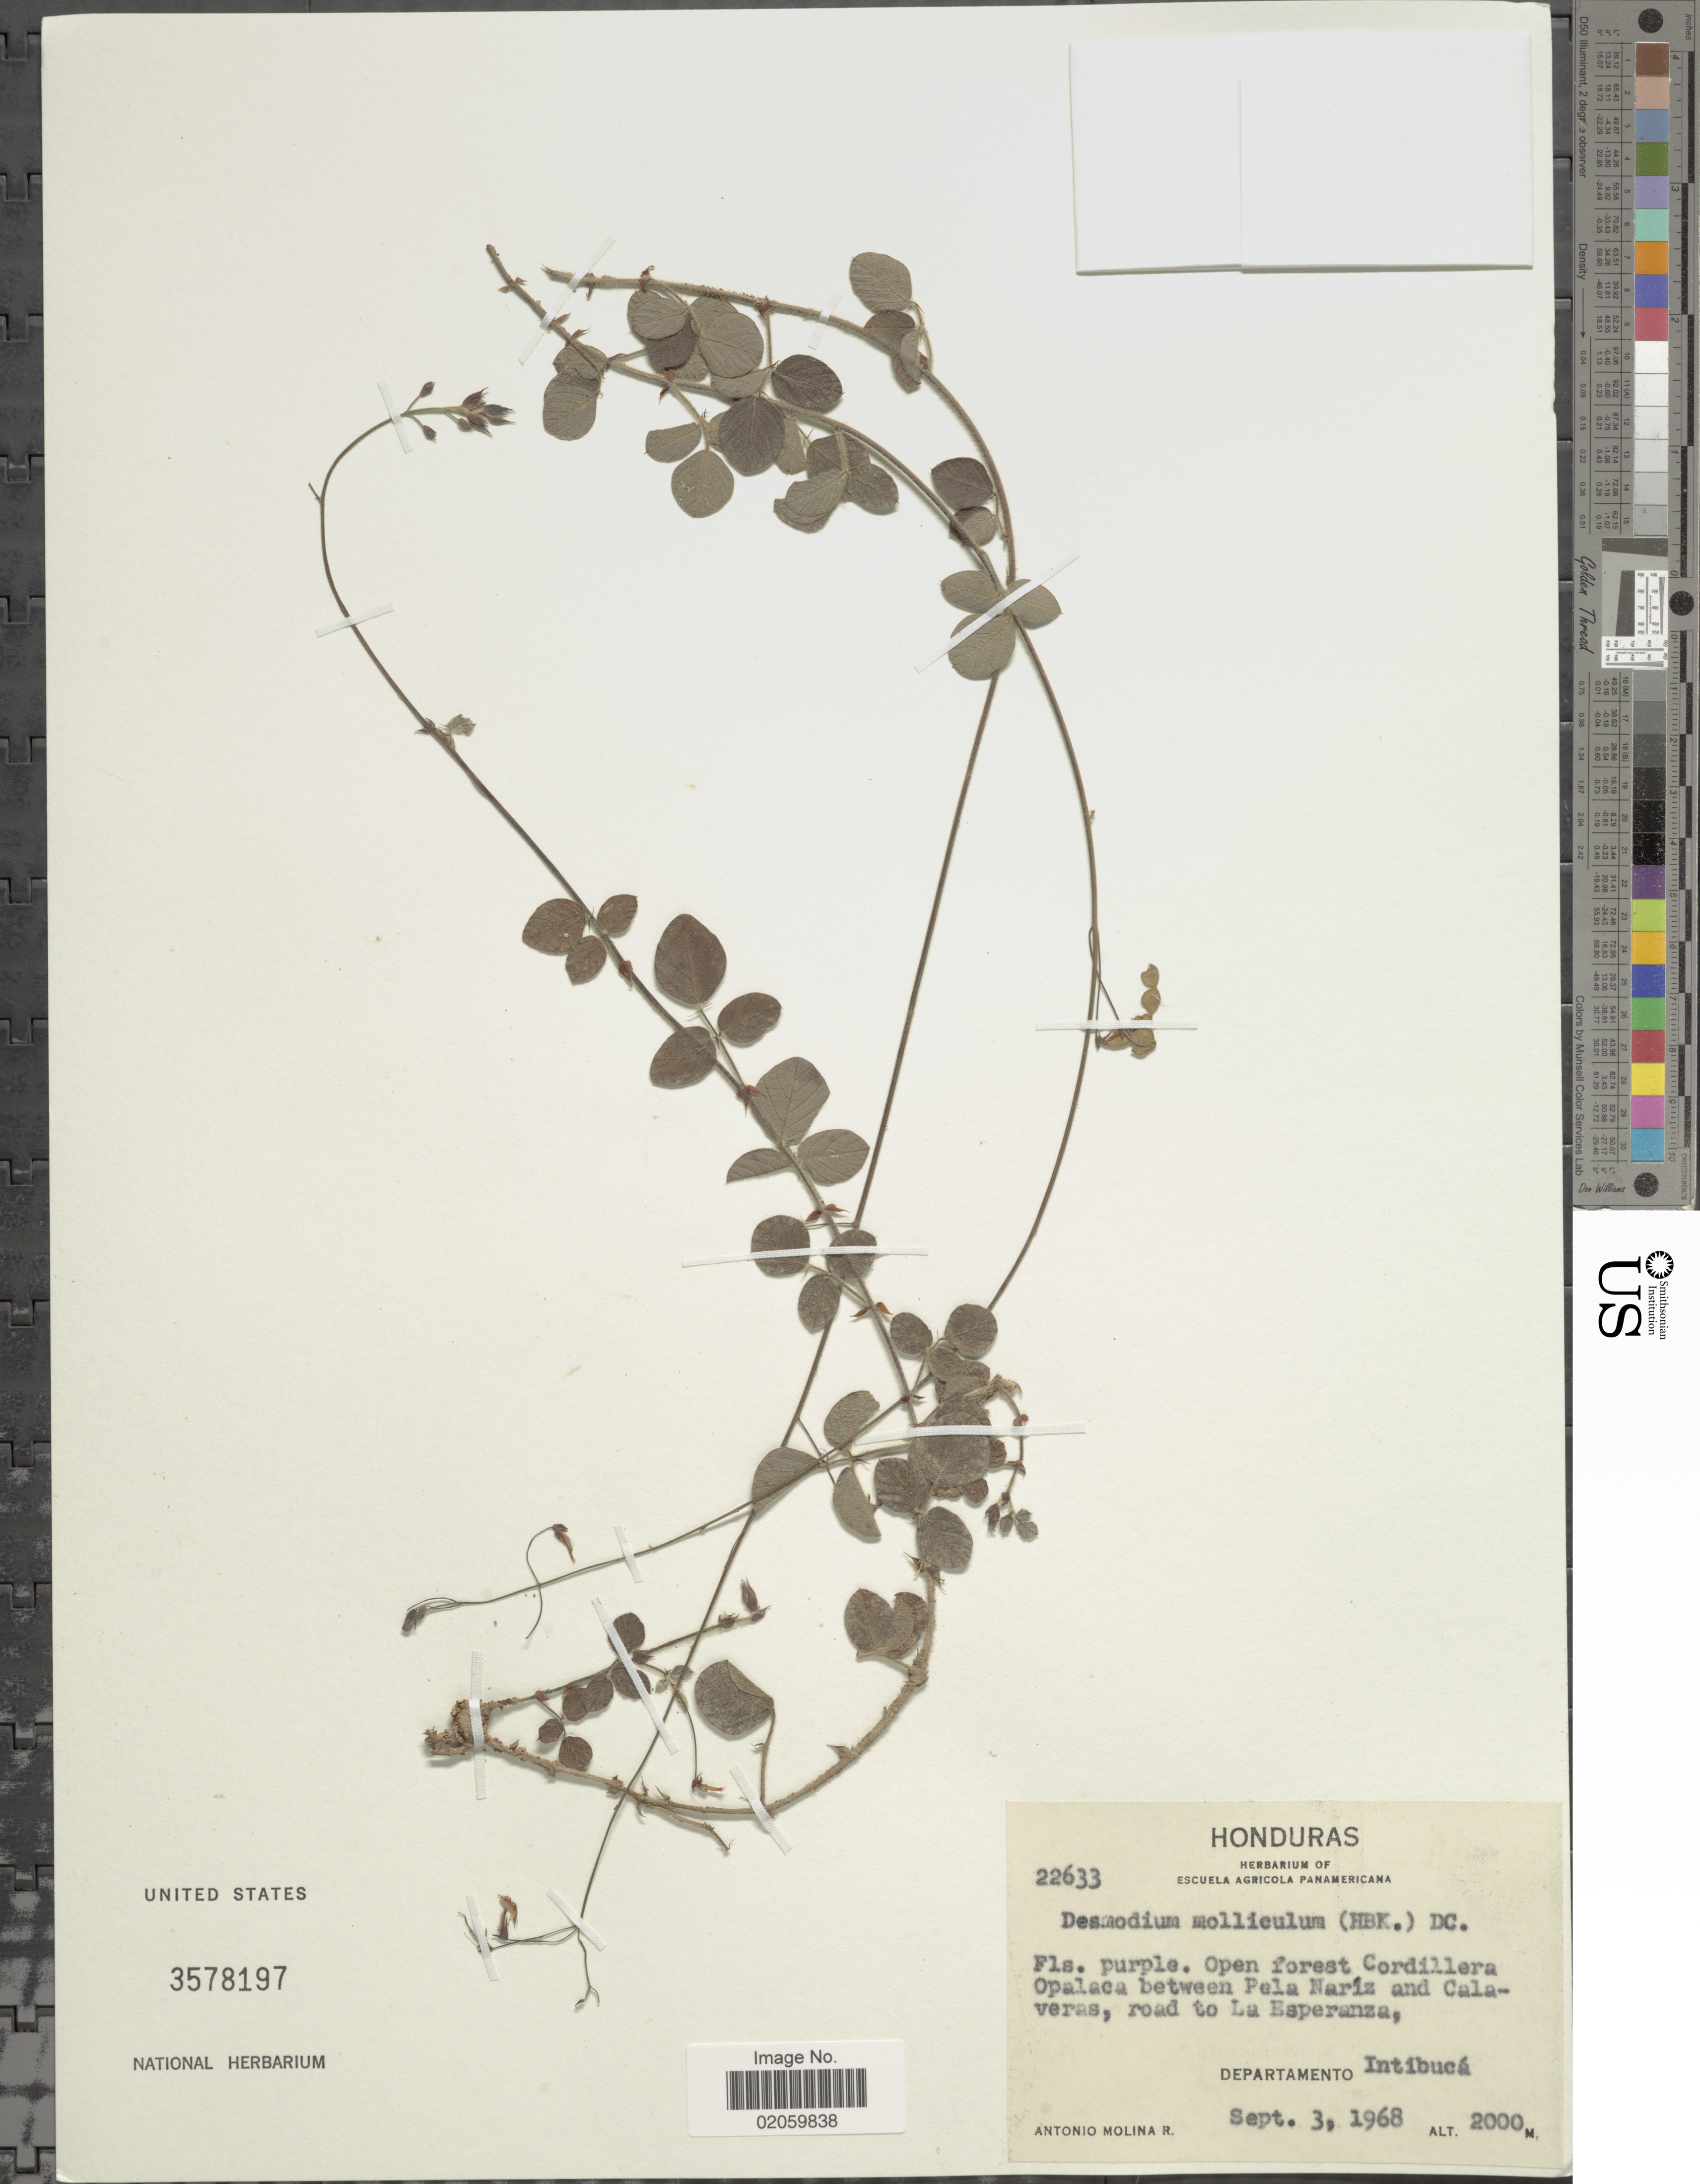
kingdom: Plantae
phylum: Tracheophyta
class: Magnoliopsida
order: Fabales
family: Fabaceae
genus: Desmodium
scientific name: Desmodium molliculum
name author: (Kunth) DC.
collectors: A. Molina R.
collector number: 22633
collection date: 1968-09-03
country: Honduras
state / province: Intibuca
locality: Open forest Cordillera Opalaca between Pela Nariz and Calaveras, road to la Esperanza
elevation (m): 2000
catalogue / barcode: US 3578197